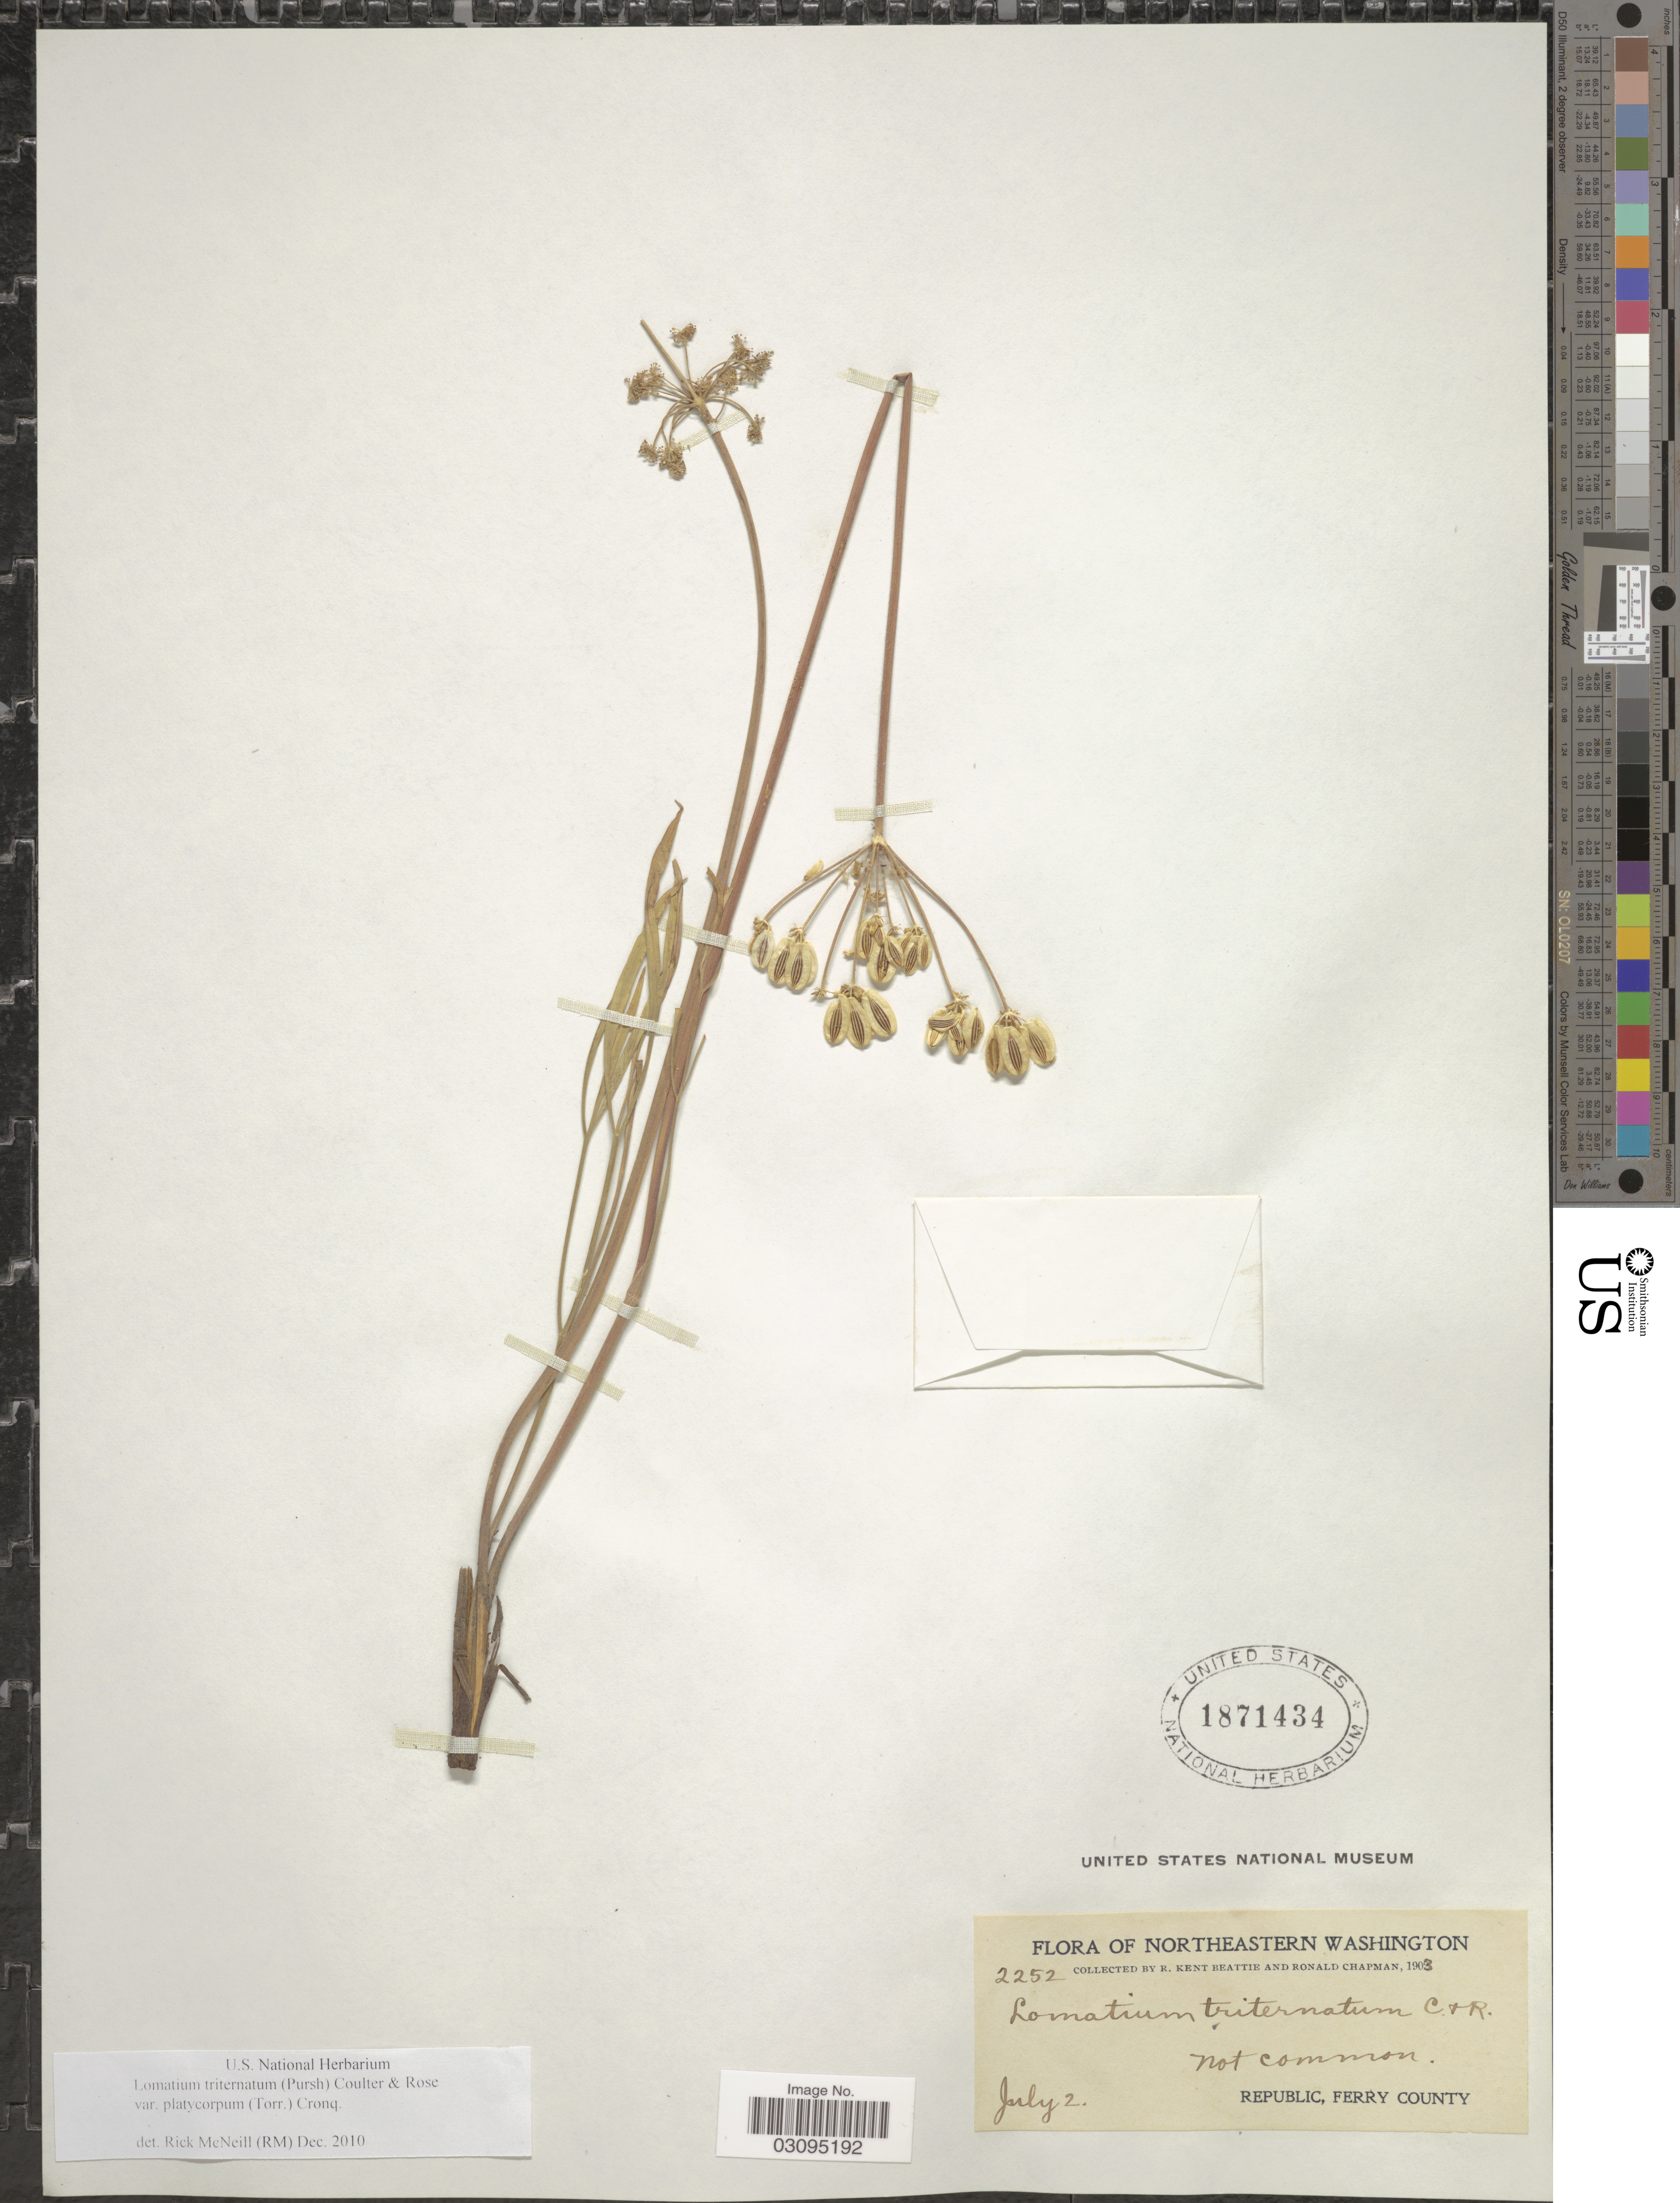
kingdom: Plantae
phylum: Tracheophyta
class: Magnoliopsida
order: Apiales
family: Apiaceae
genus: Lomatium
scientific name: Lomatium triternatum var. platycarpum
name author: (Torr.) B. Boivin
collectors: R. K. Beattie & R. Chapman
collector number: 2252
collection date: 1903-07-02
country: United States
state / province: Washington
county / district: Ferry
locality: Northeastern Washington, Republic, Ferry County.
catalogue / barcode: US 1871434